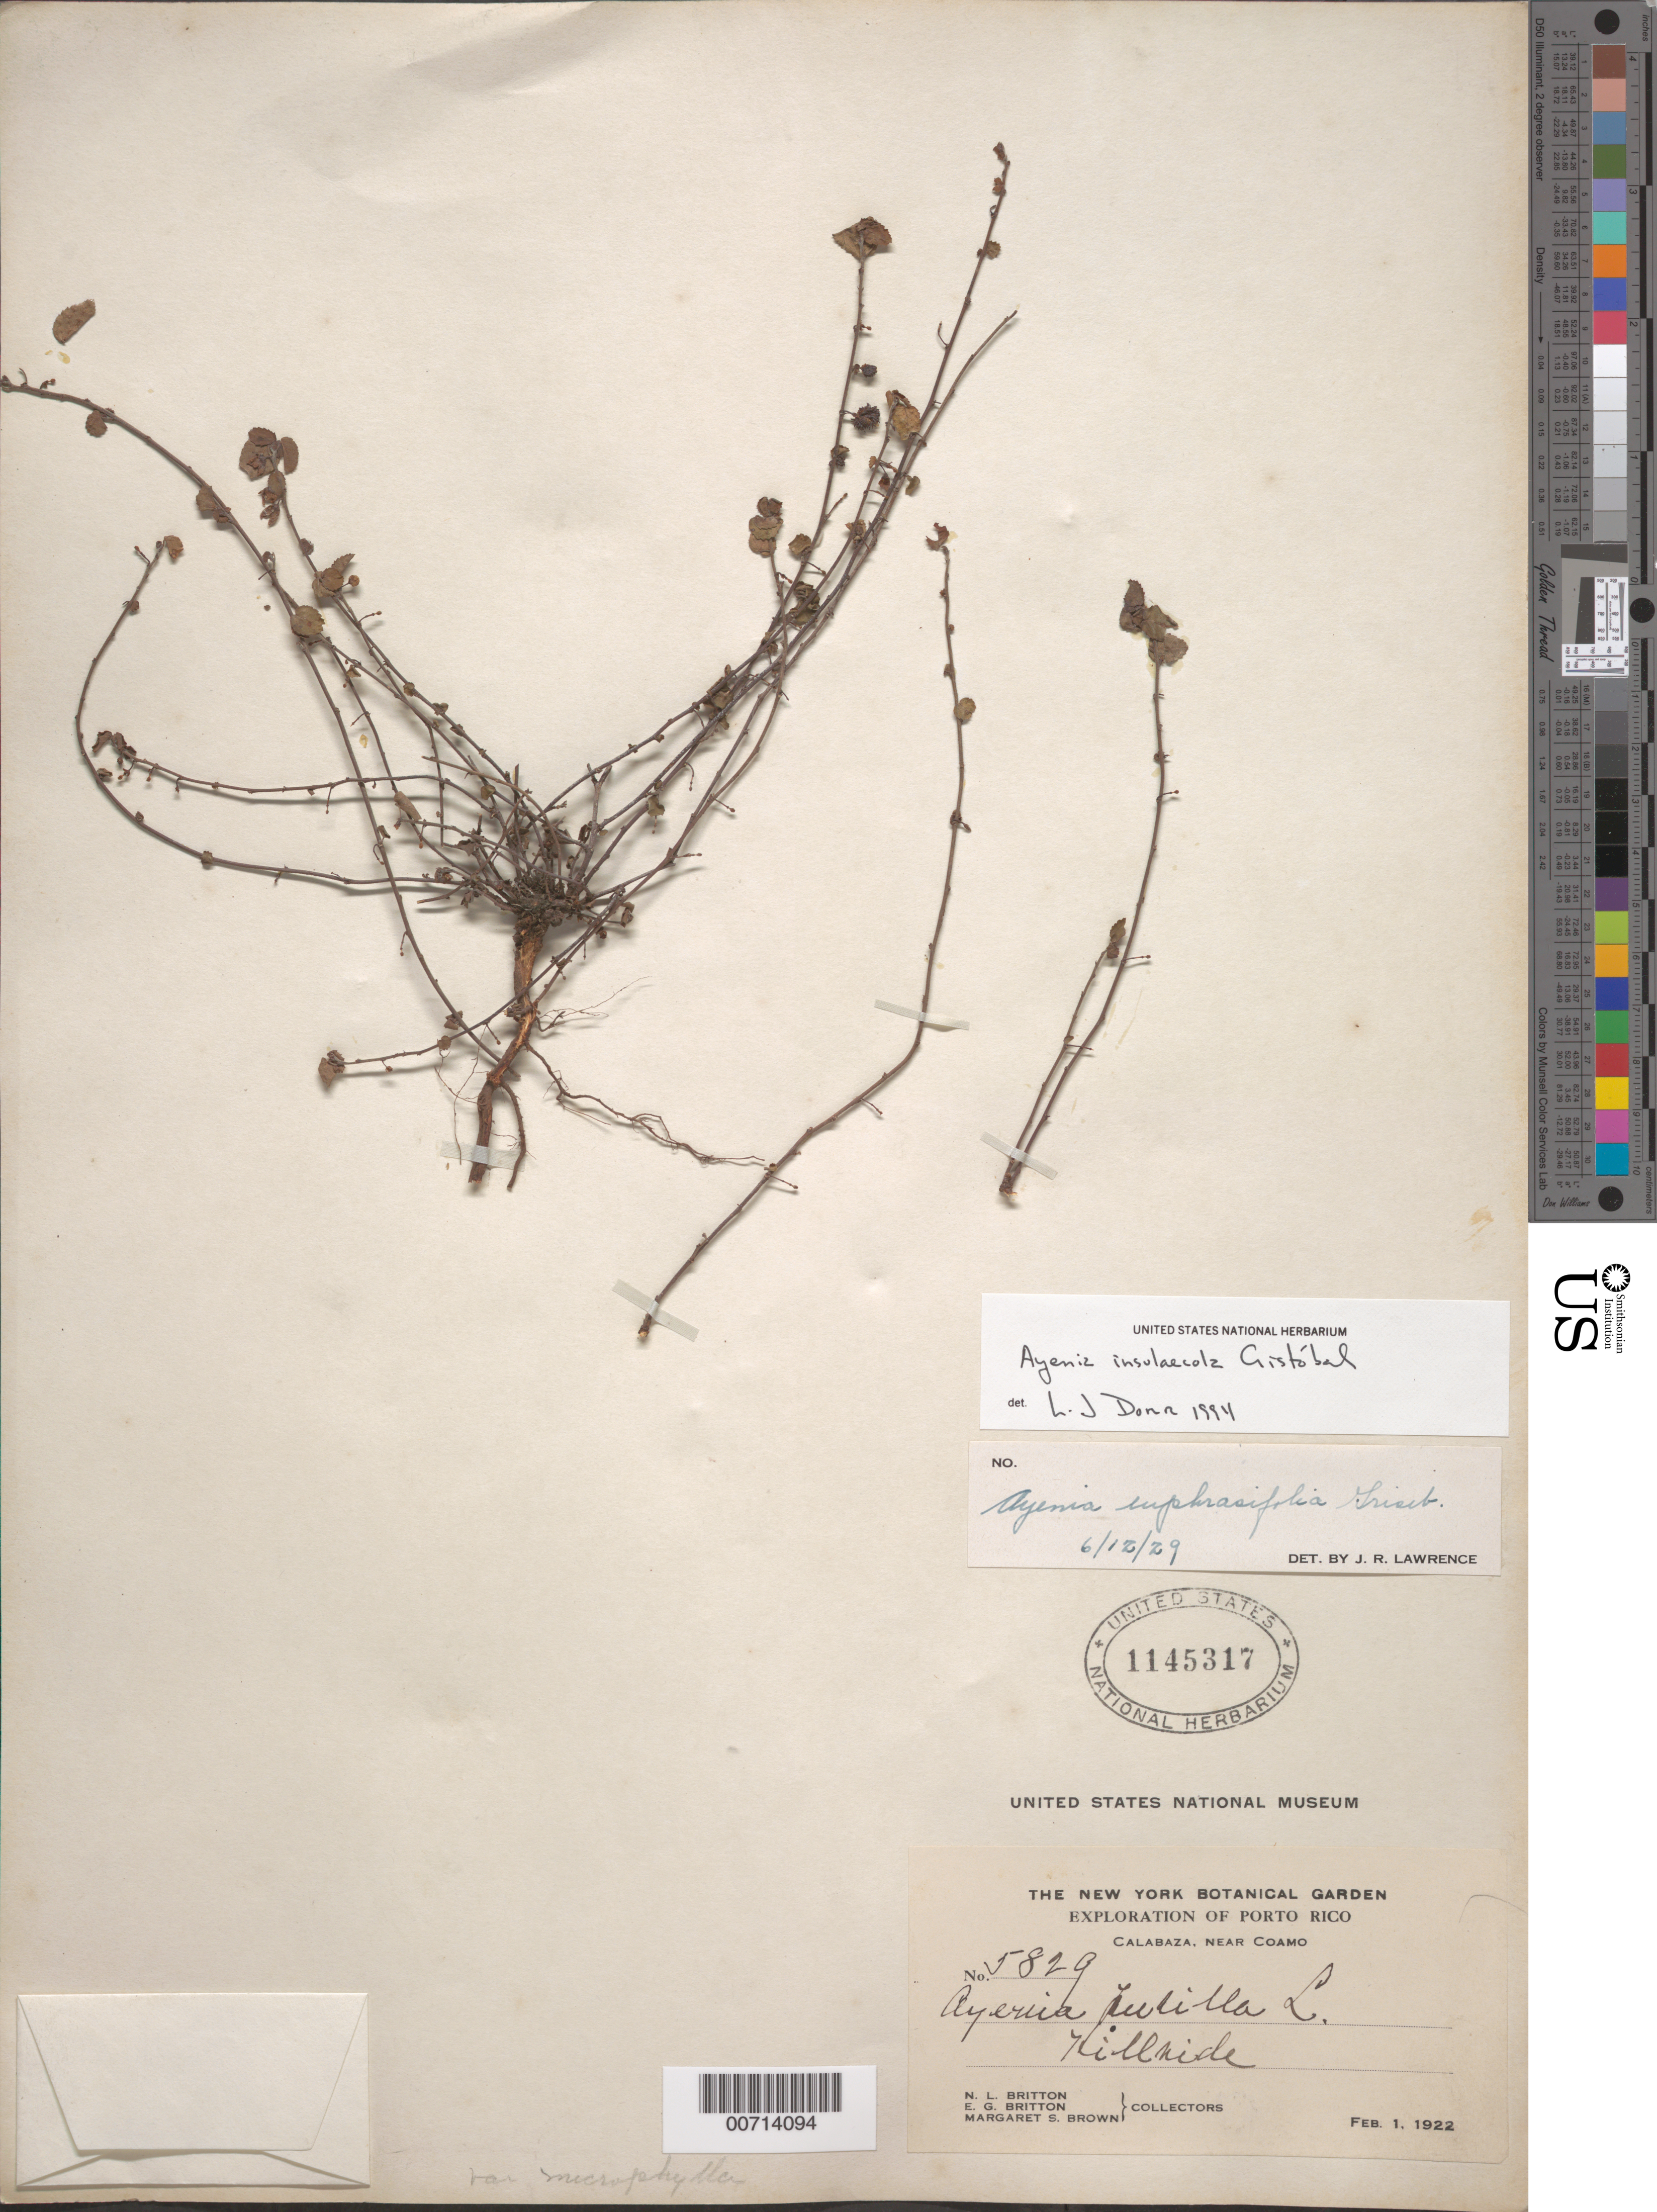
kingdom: Plantae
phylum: Tracheophyta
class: Magnoliopsida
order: Malvales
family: Malvaceae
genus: Ayenia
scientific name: Ayenia insulicola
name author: Cristóbal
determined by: Dorr, L. J., (BOT), Smithsonian Institution - National Museum of Natural History (UNITED STATES)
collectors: N. Britton, E. G. Britton & M. S. Brown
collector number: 5829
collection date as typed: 01 Feb 1922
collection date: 1922-02-01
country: Puerto Rico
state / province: Coamo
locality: Calabaza, near Coamo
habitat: Hillside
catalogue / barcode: US 1145317